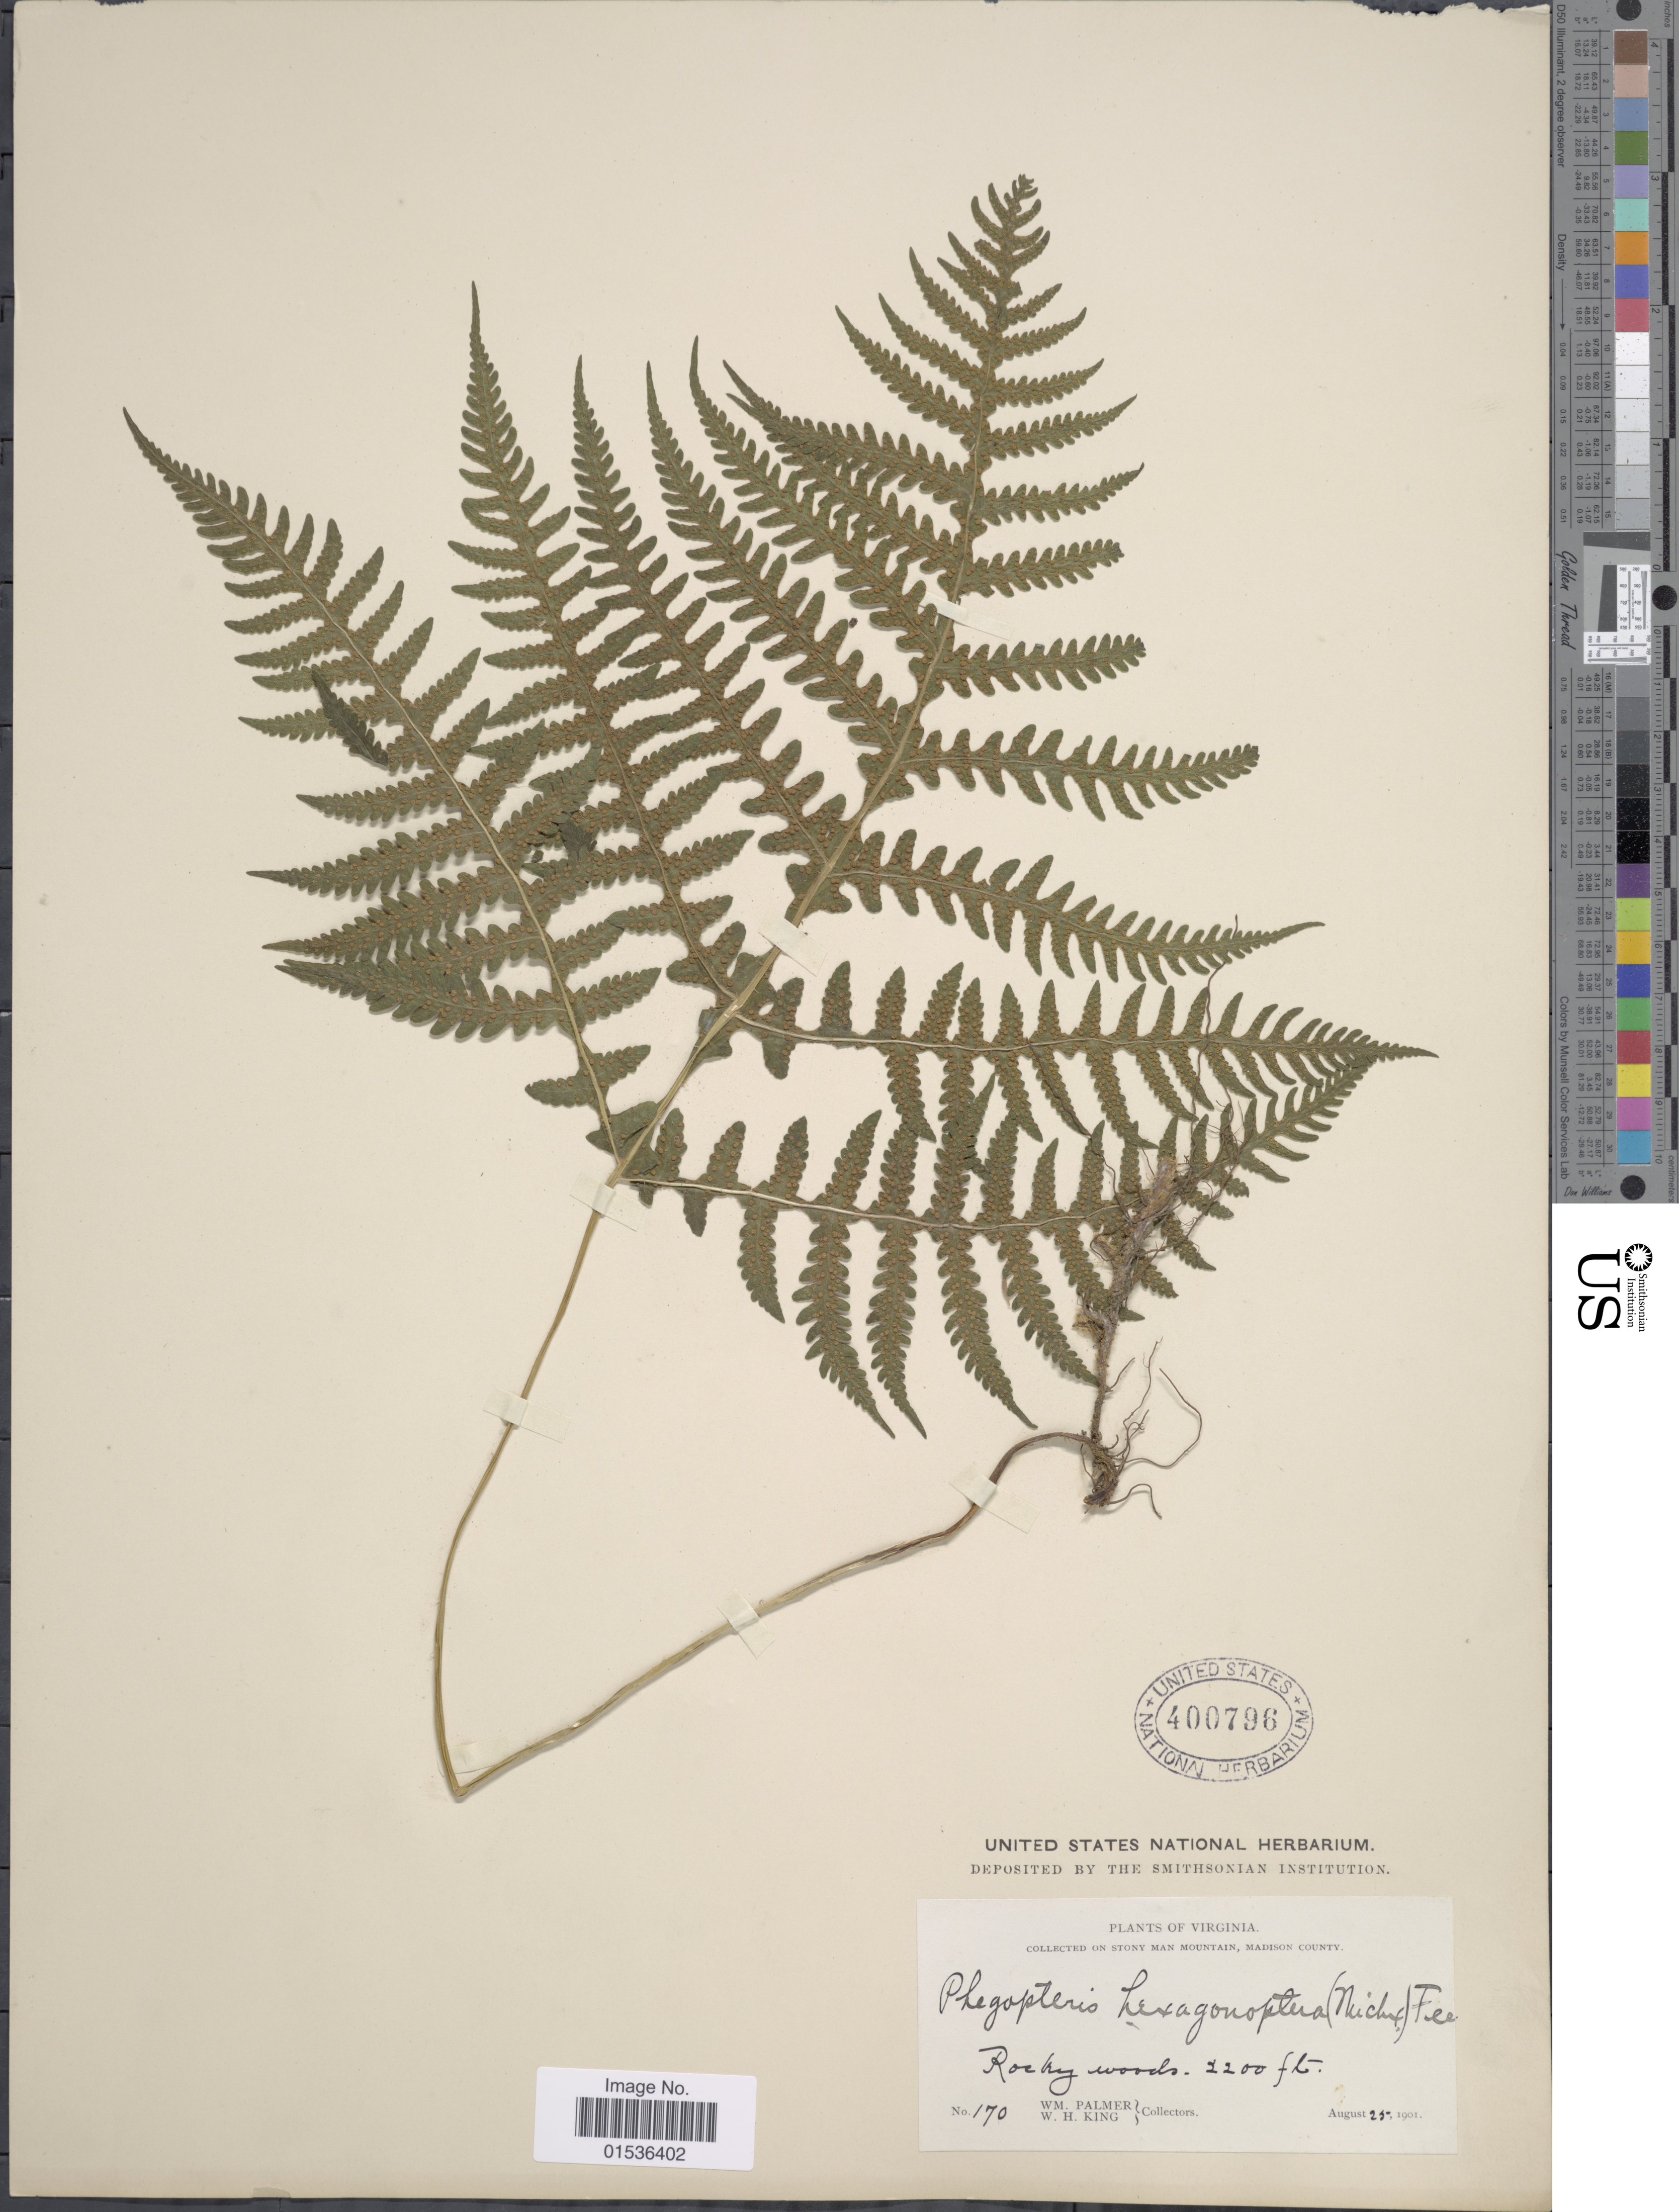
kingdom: Plantae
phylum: Tracheophyta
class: Polypodiopsida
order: Polypodiales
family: Thelypteridaceae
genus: Phegopteris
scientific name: Phegopteris hexagonoptera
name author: (Michx.) Fée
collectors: W. Palmer & W. H. King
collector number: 170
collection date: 1901-08-25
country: United States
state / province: Virginia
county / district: Madison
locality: Stony Man Mountain, Madison County.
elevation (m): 671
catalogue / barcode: US 400796